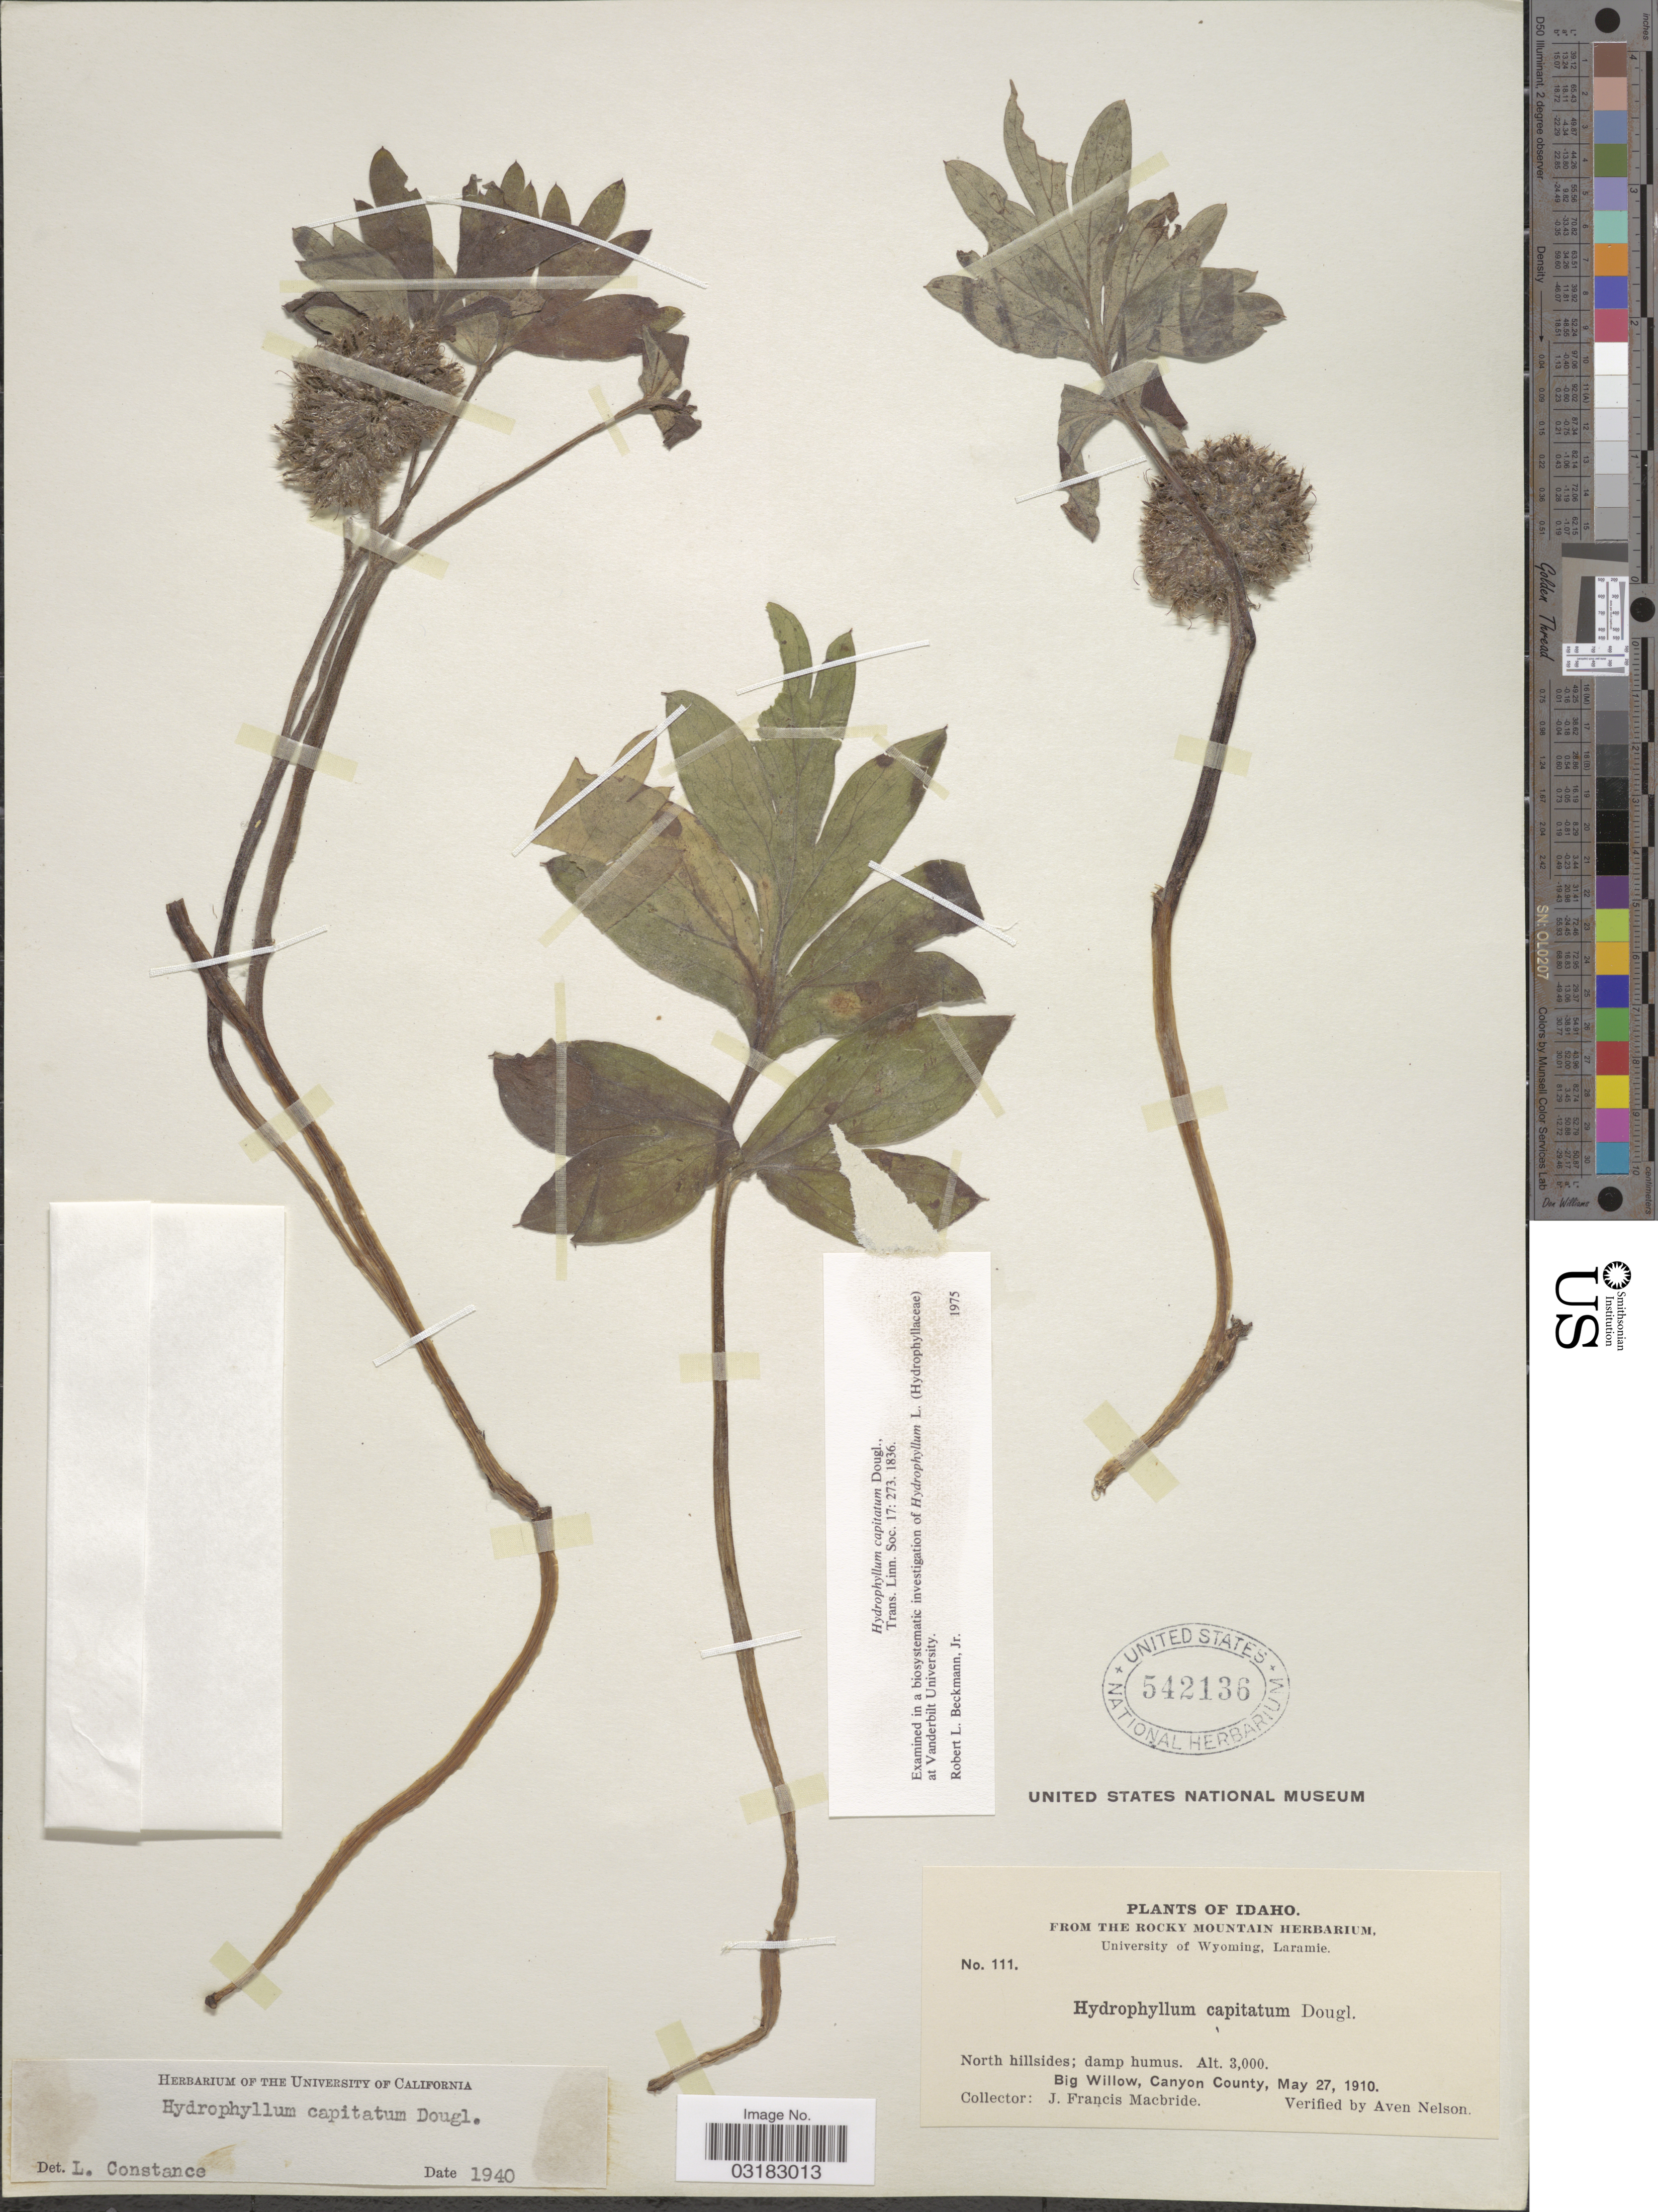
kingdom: Plantae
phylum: Tracheophyta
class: Magnoliopsida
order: Boraginales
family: Hydrophyllaceae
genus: Hydrophyllum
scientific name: Hydrophyllum capitatum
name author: Douglas ex Benth.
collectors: J. F. Macbride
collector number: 111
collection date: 1910-05-27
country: United States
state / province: Idaho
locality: North hillsides. Big Willow, Canyon County.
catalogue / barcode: US 542136